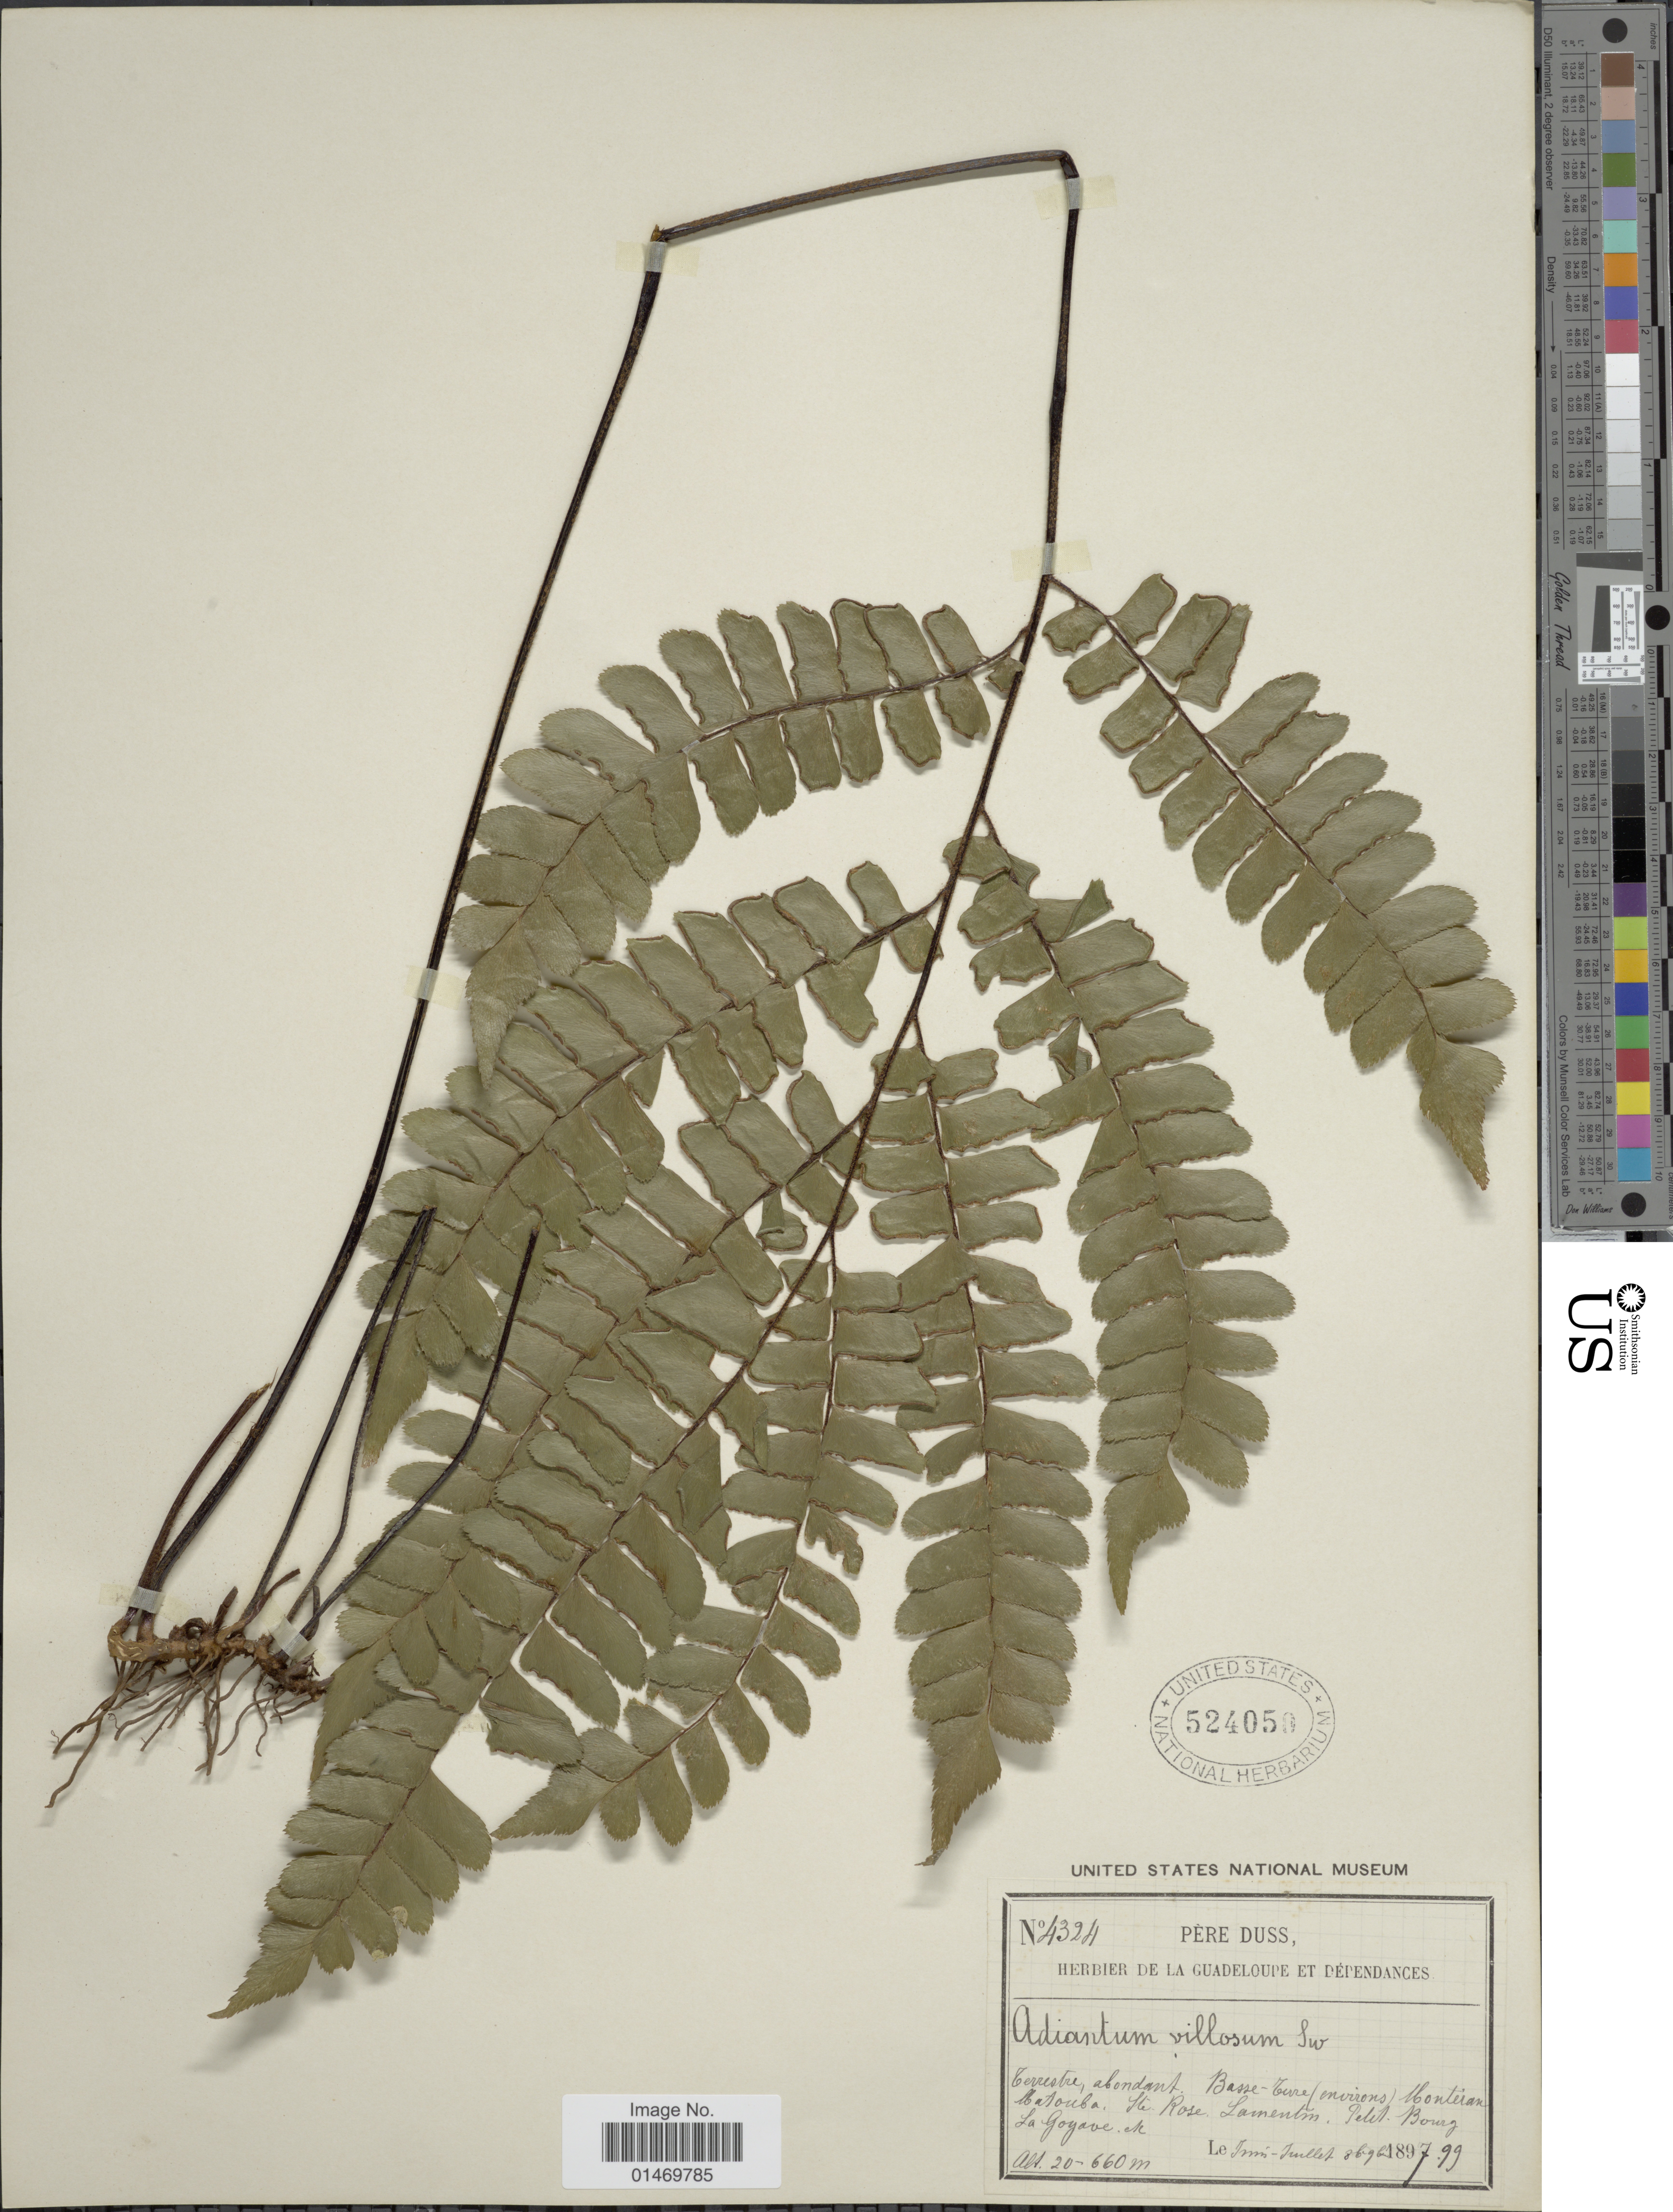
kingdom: Plantae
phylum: Tracheophyta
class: Polypodiopsida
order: Polypodiales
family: Pteridaceae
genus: Adiantum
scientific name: Adiantum villosum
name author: L.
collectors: Père Duss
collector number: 4324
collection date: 1897/1899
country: Guadeloupe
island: Leeward Is.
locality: Terrestre abondant, Basse Terre (environs) Montéran Matouba, Ste. Rose, Lamentin, Petit-Bourg, La Goyave etc.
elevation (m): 20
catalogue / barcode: US 524050